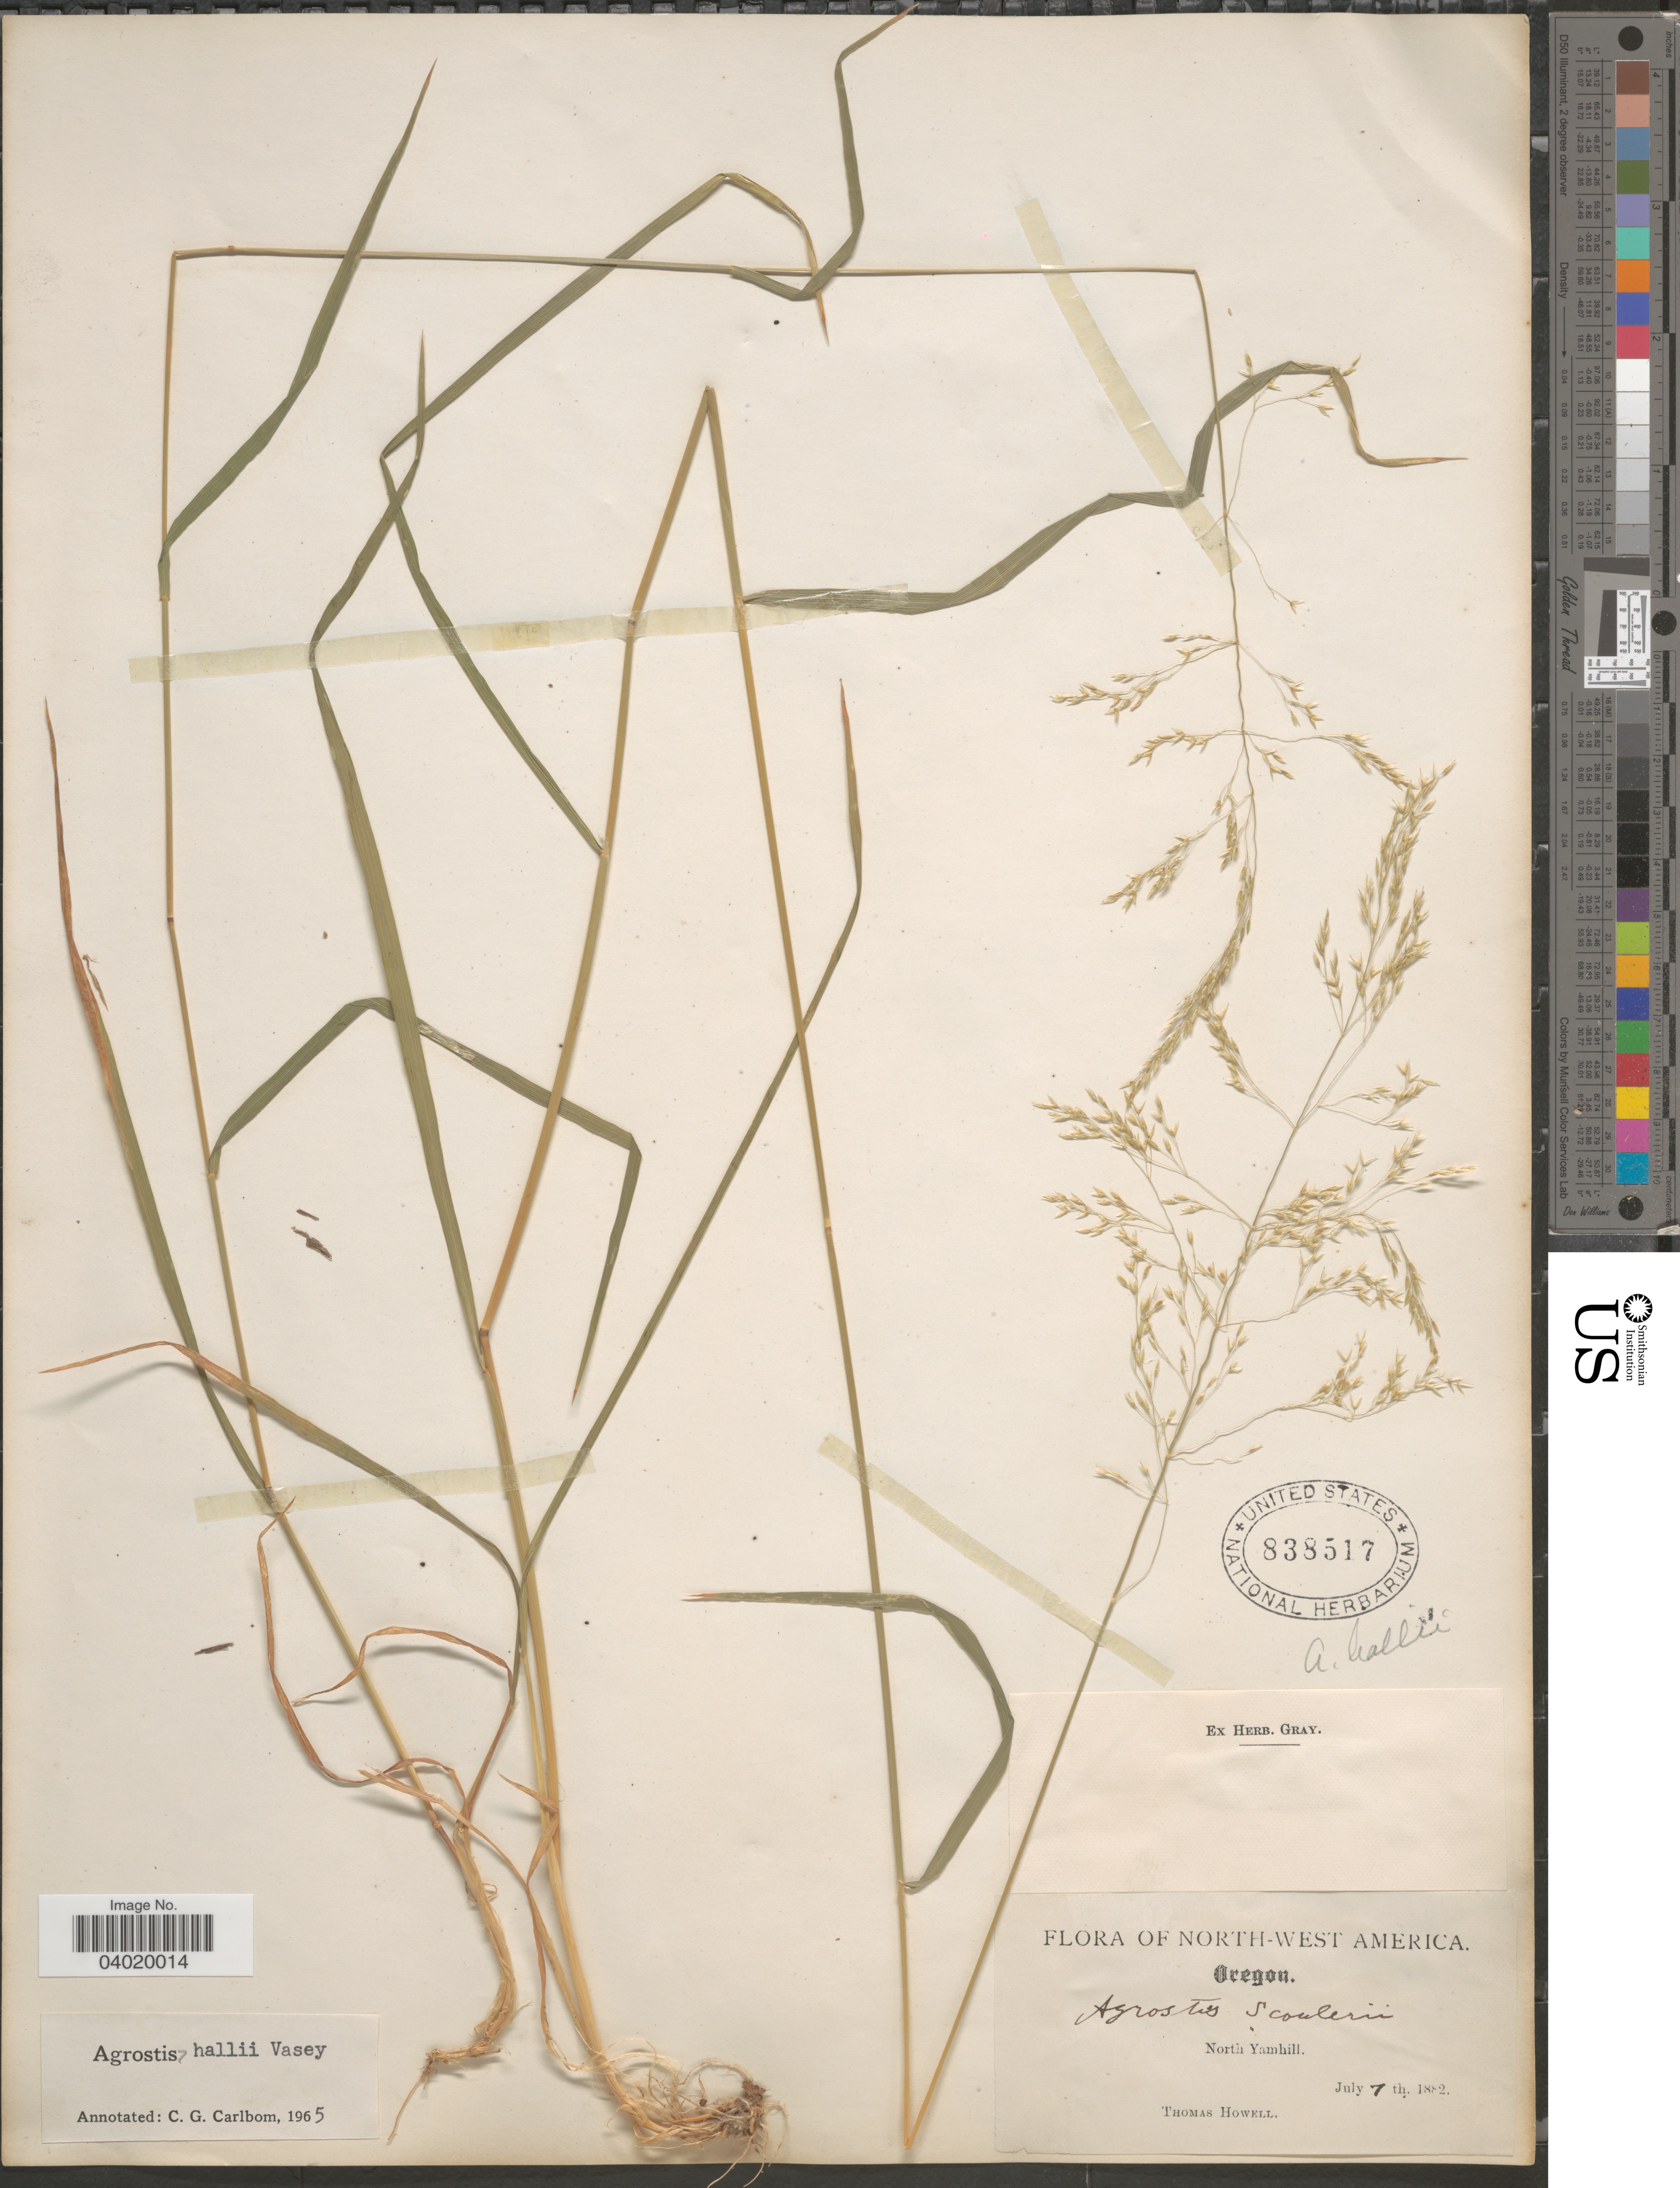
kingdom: Plantae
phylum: Tracheophyta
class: Liliopsida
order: Poales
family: Poaceae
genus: Agrostis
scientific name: Agrostis hallii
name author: Vasey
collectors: T. Howell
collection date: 1882-07-07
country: United States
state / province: Oregon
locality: North-West America. North Yamhill.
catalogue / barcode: US 838517